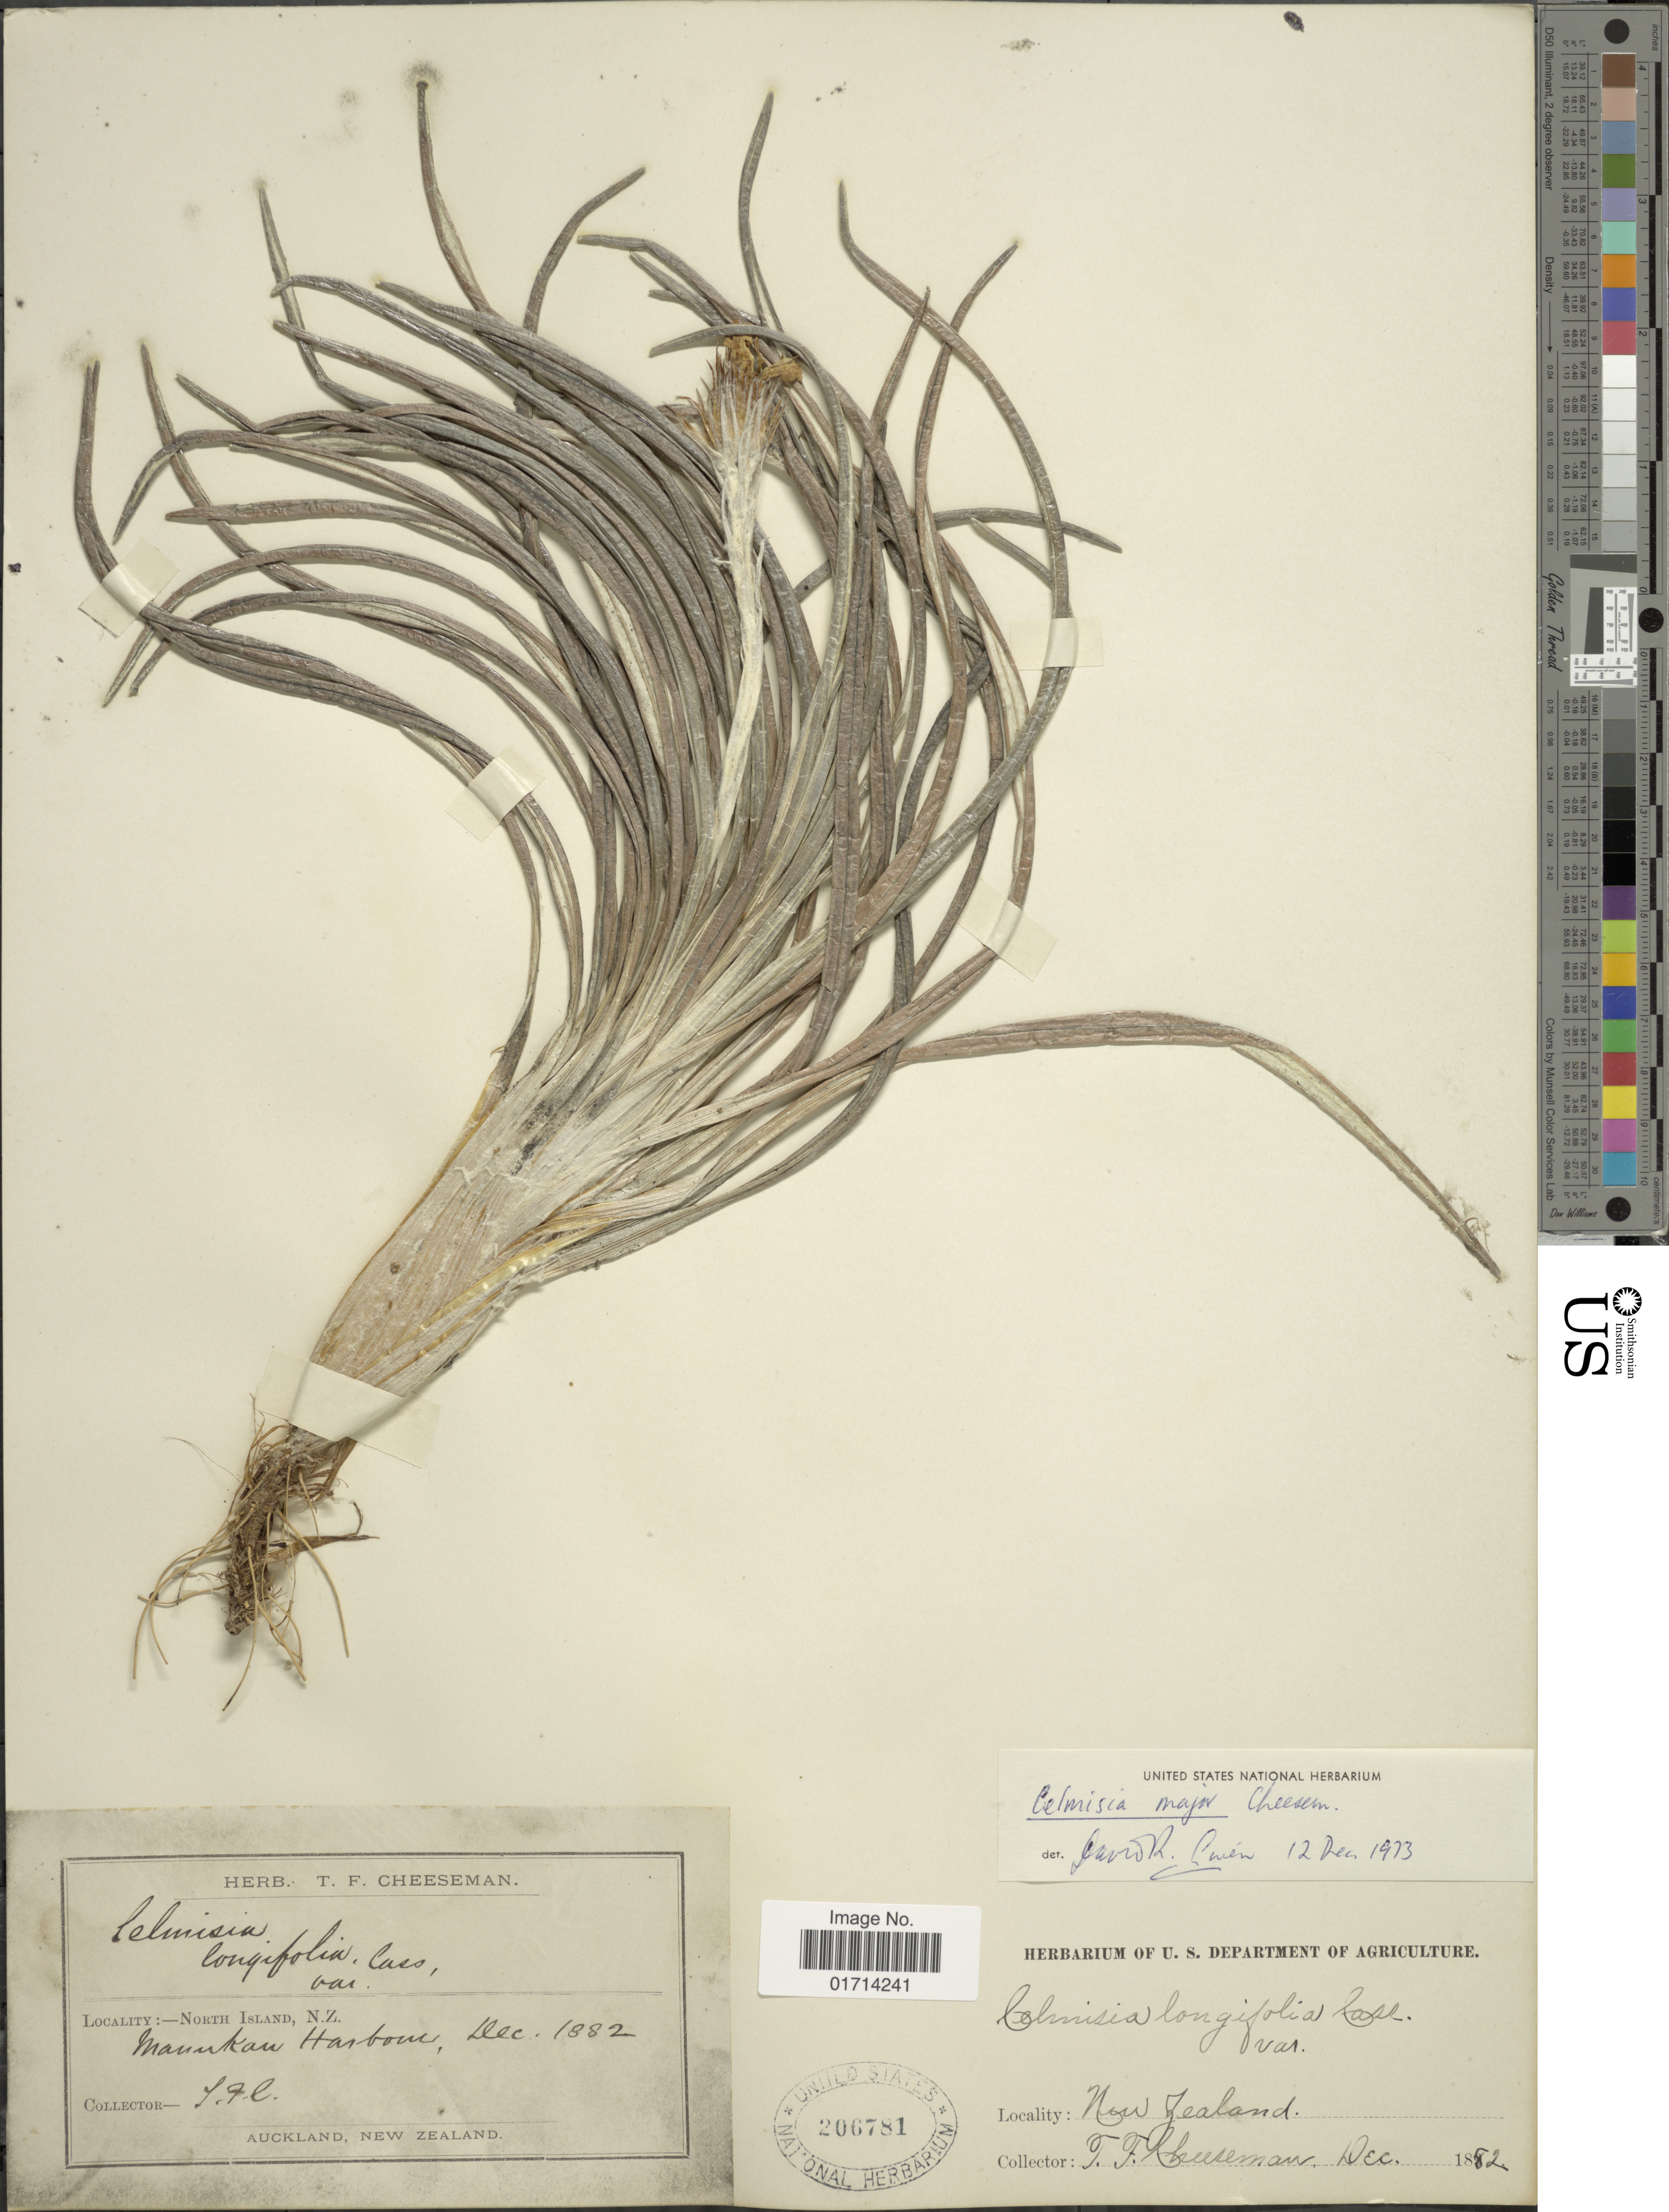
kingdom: Plantae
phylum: Tracheophyta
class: Magnoliopsida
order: Asterales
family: Asteraceae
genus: Celmisia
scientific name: Celmisia gracilenta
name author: Hook. f.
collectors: T. F. Cheeseman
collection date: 1882-12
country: New Zealand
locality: North Island, N. Z., Manukau Harbour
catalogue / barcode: US 206781